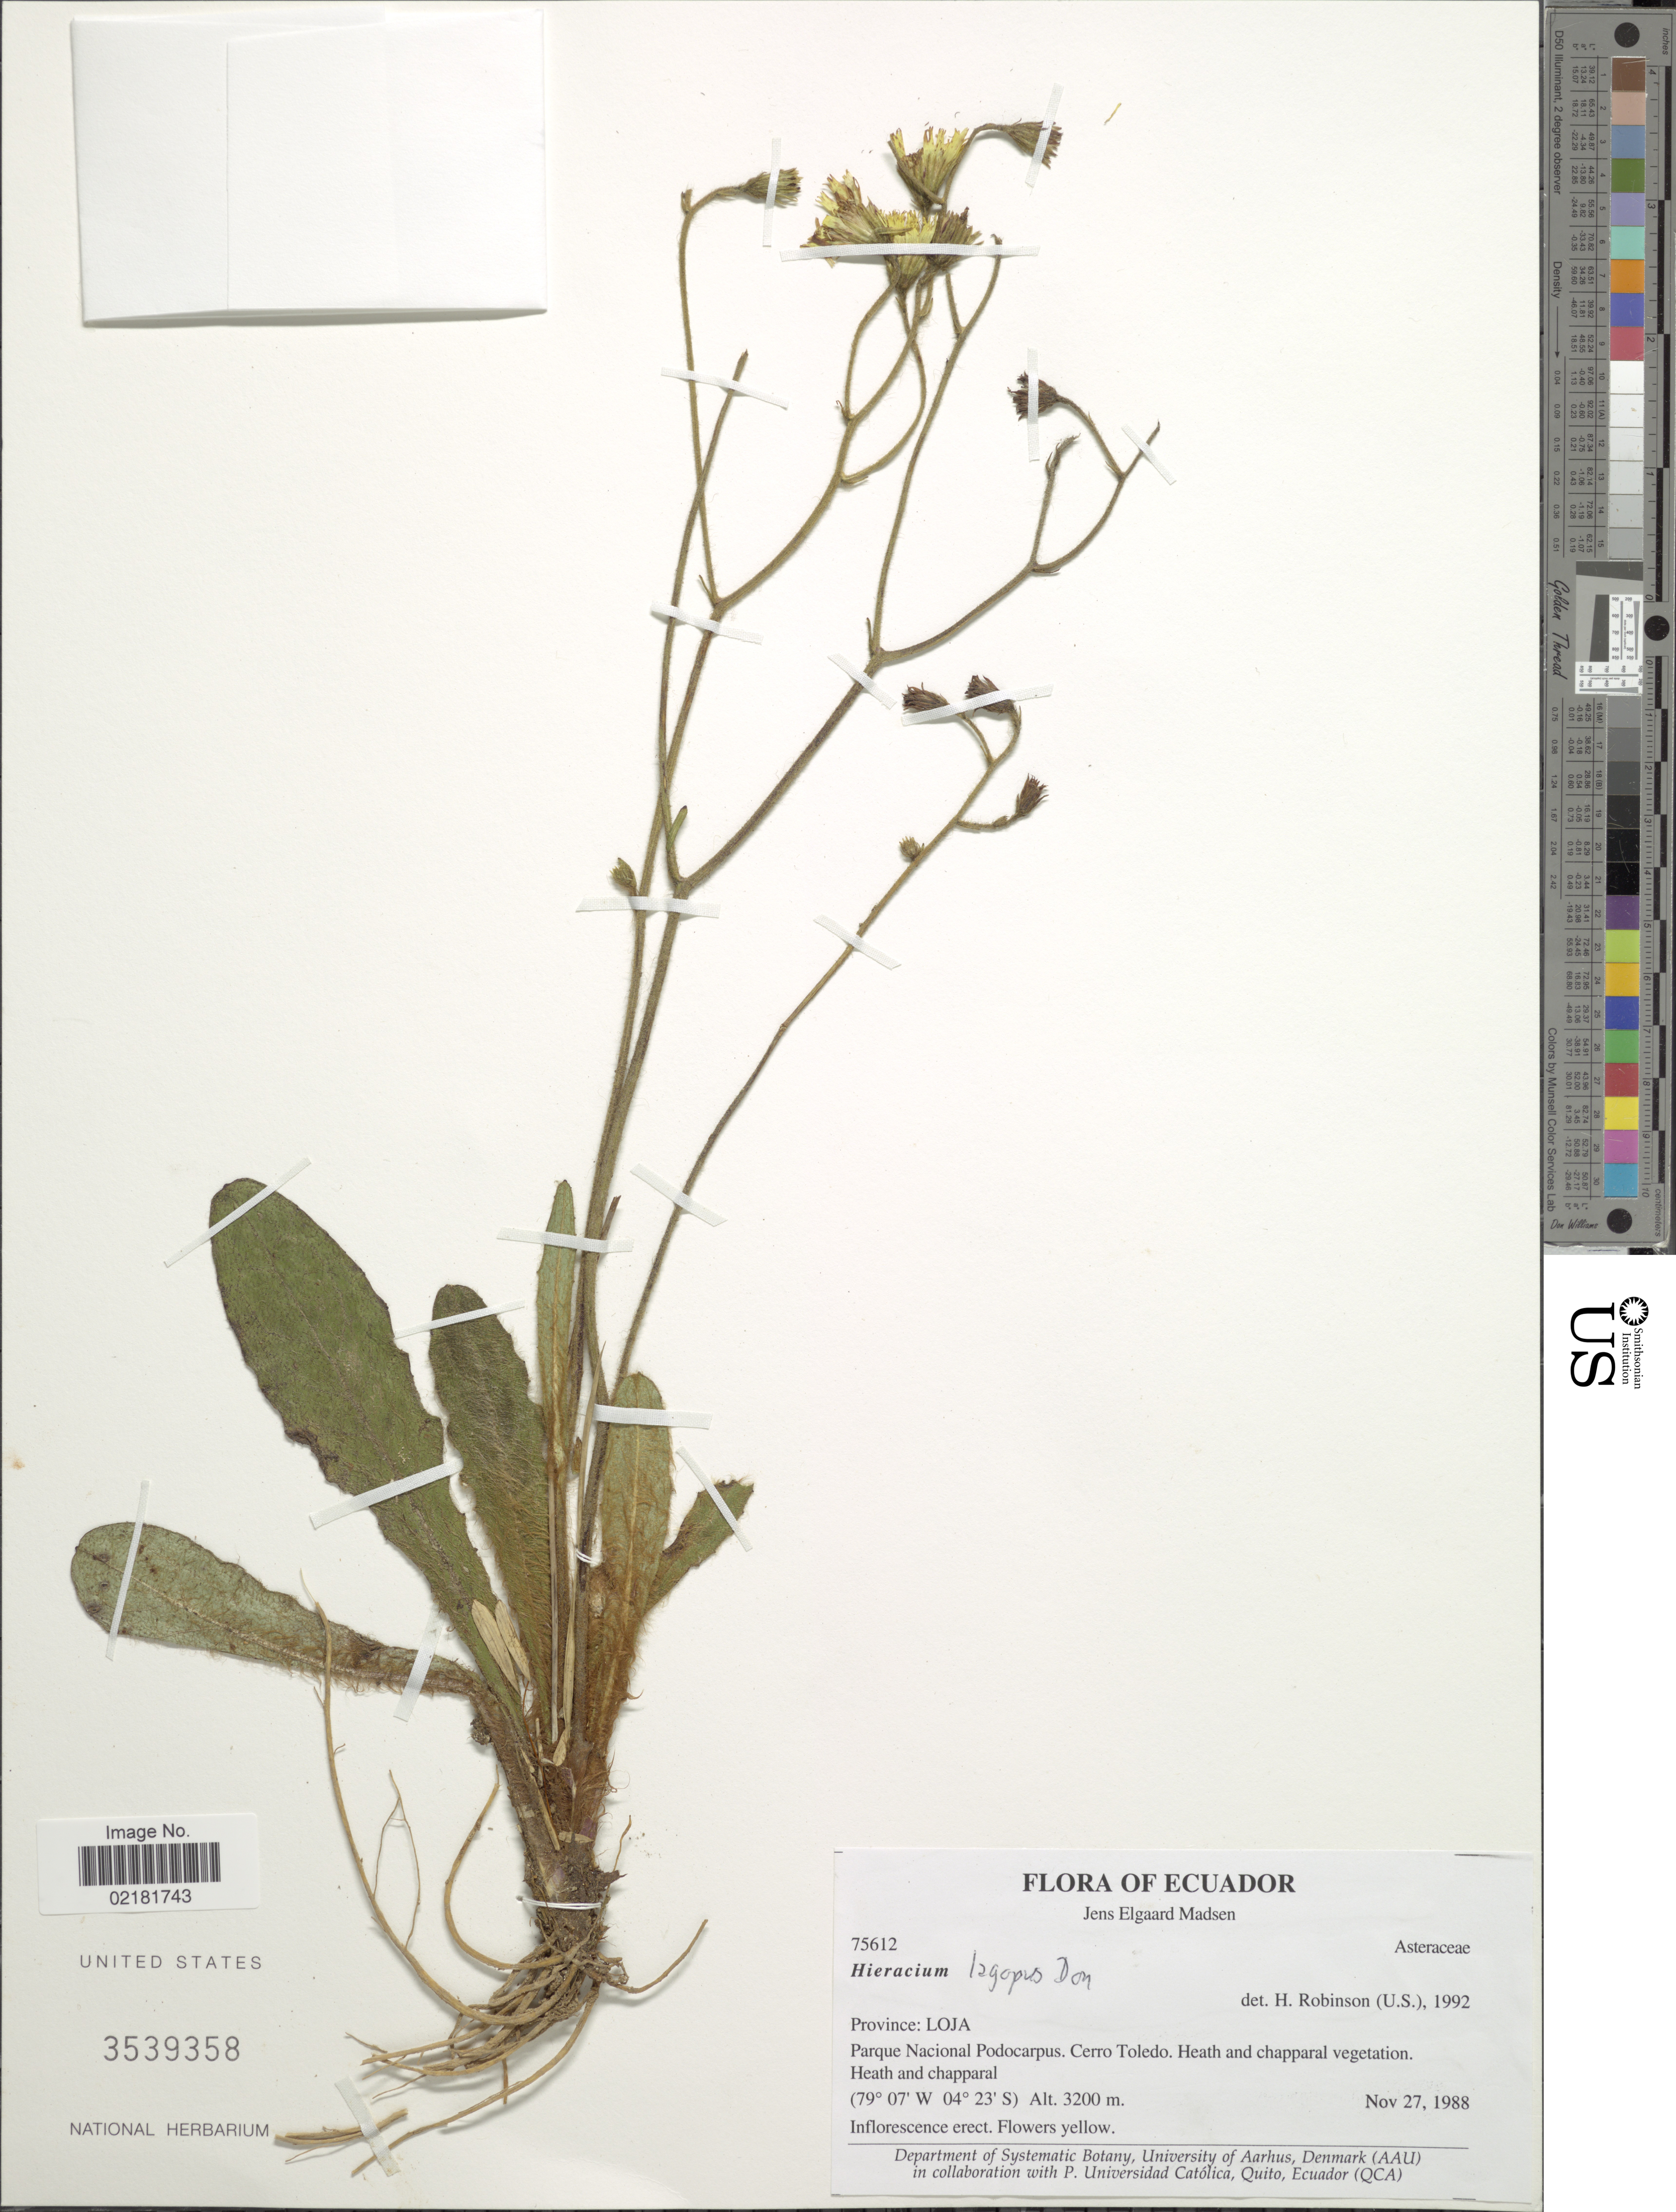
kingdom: Plantae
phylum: Tracheophyta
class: Magnoliopsida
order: Asterales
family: Asteraceae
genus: Hieracium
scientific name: Hieracium lagopus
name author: D. Don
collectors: J. E. Madsen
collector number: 75612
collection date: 1988-11-27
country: Ecuador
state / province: Loja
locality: Parque Nacional Podocarpus, Cerro Toledo.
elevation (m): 3200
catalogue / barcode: US 3539358